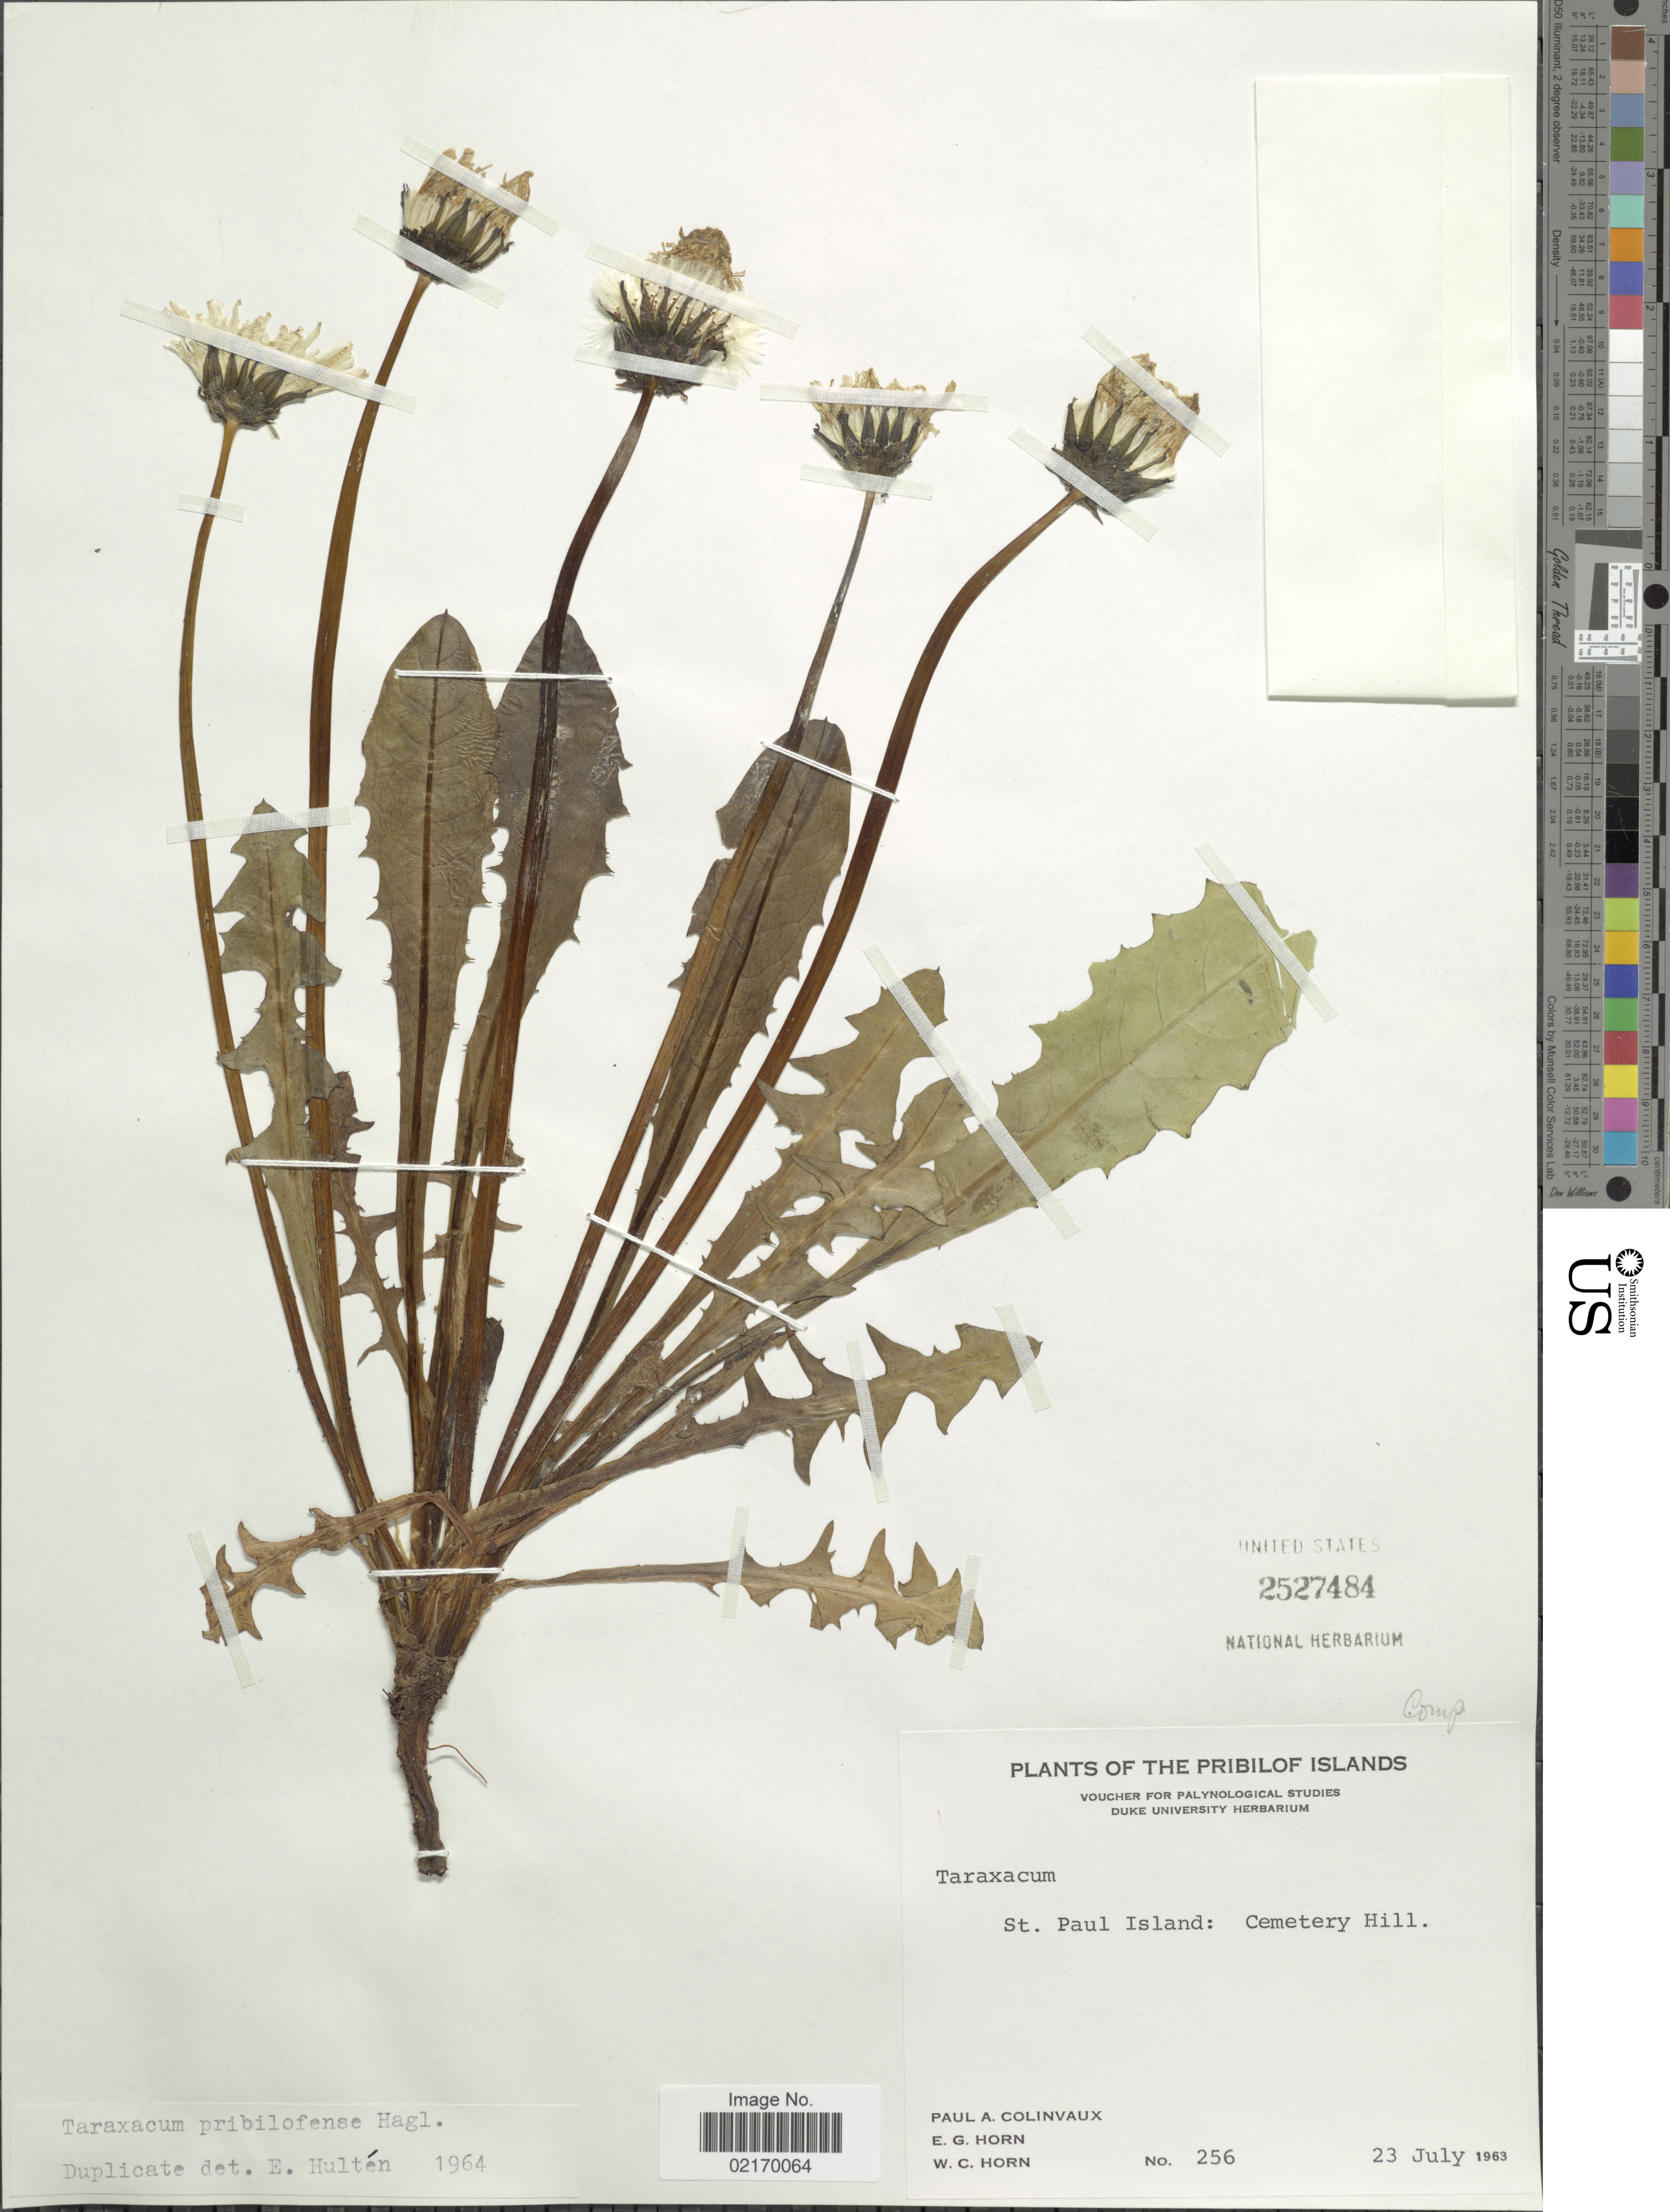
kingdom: Plantae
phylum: Tracheophyta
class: Magnoliopsida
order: Asterales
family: Asteraceae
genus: Taraxacum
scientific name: Taraxacum pribilofense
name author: G.E. Haglund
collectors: P. Colinvaux, E. Horn & W. Horn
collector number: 256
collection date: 1963-07-23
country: United States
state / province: Alaska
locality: Pribilof Islands, St. Paul Island: Cemetery Hill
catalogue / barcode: US 2527484